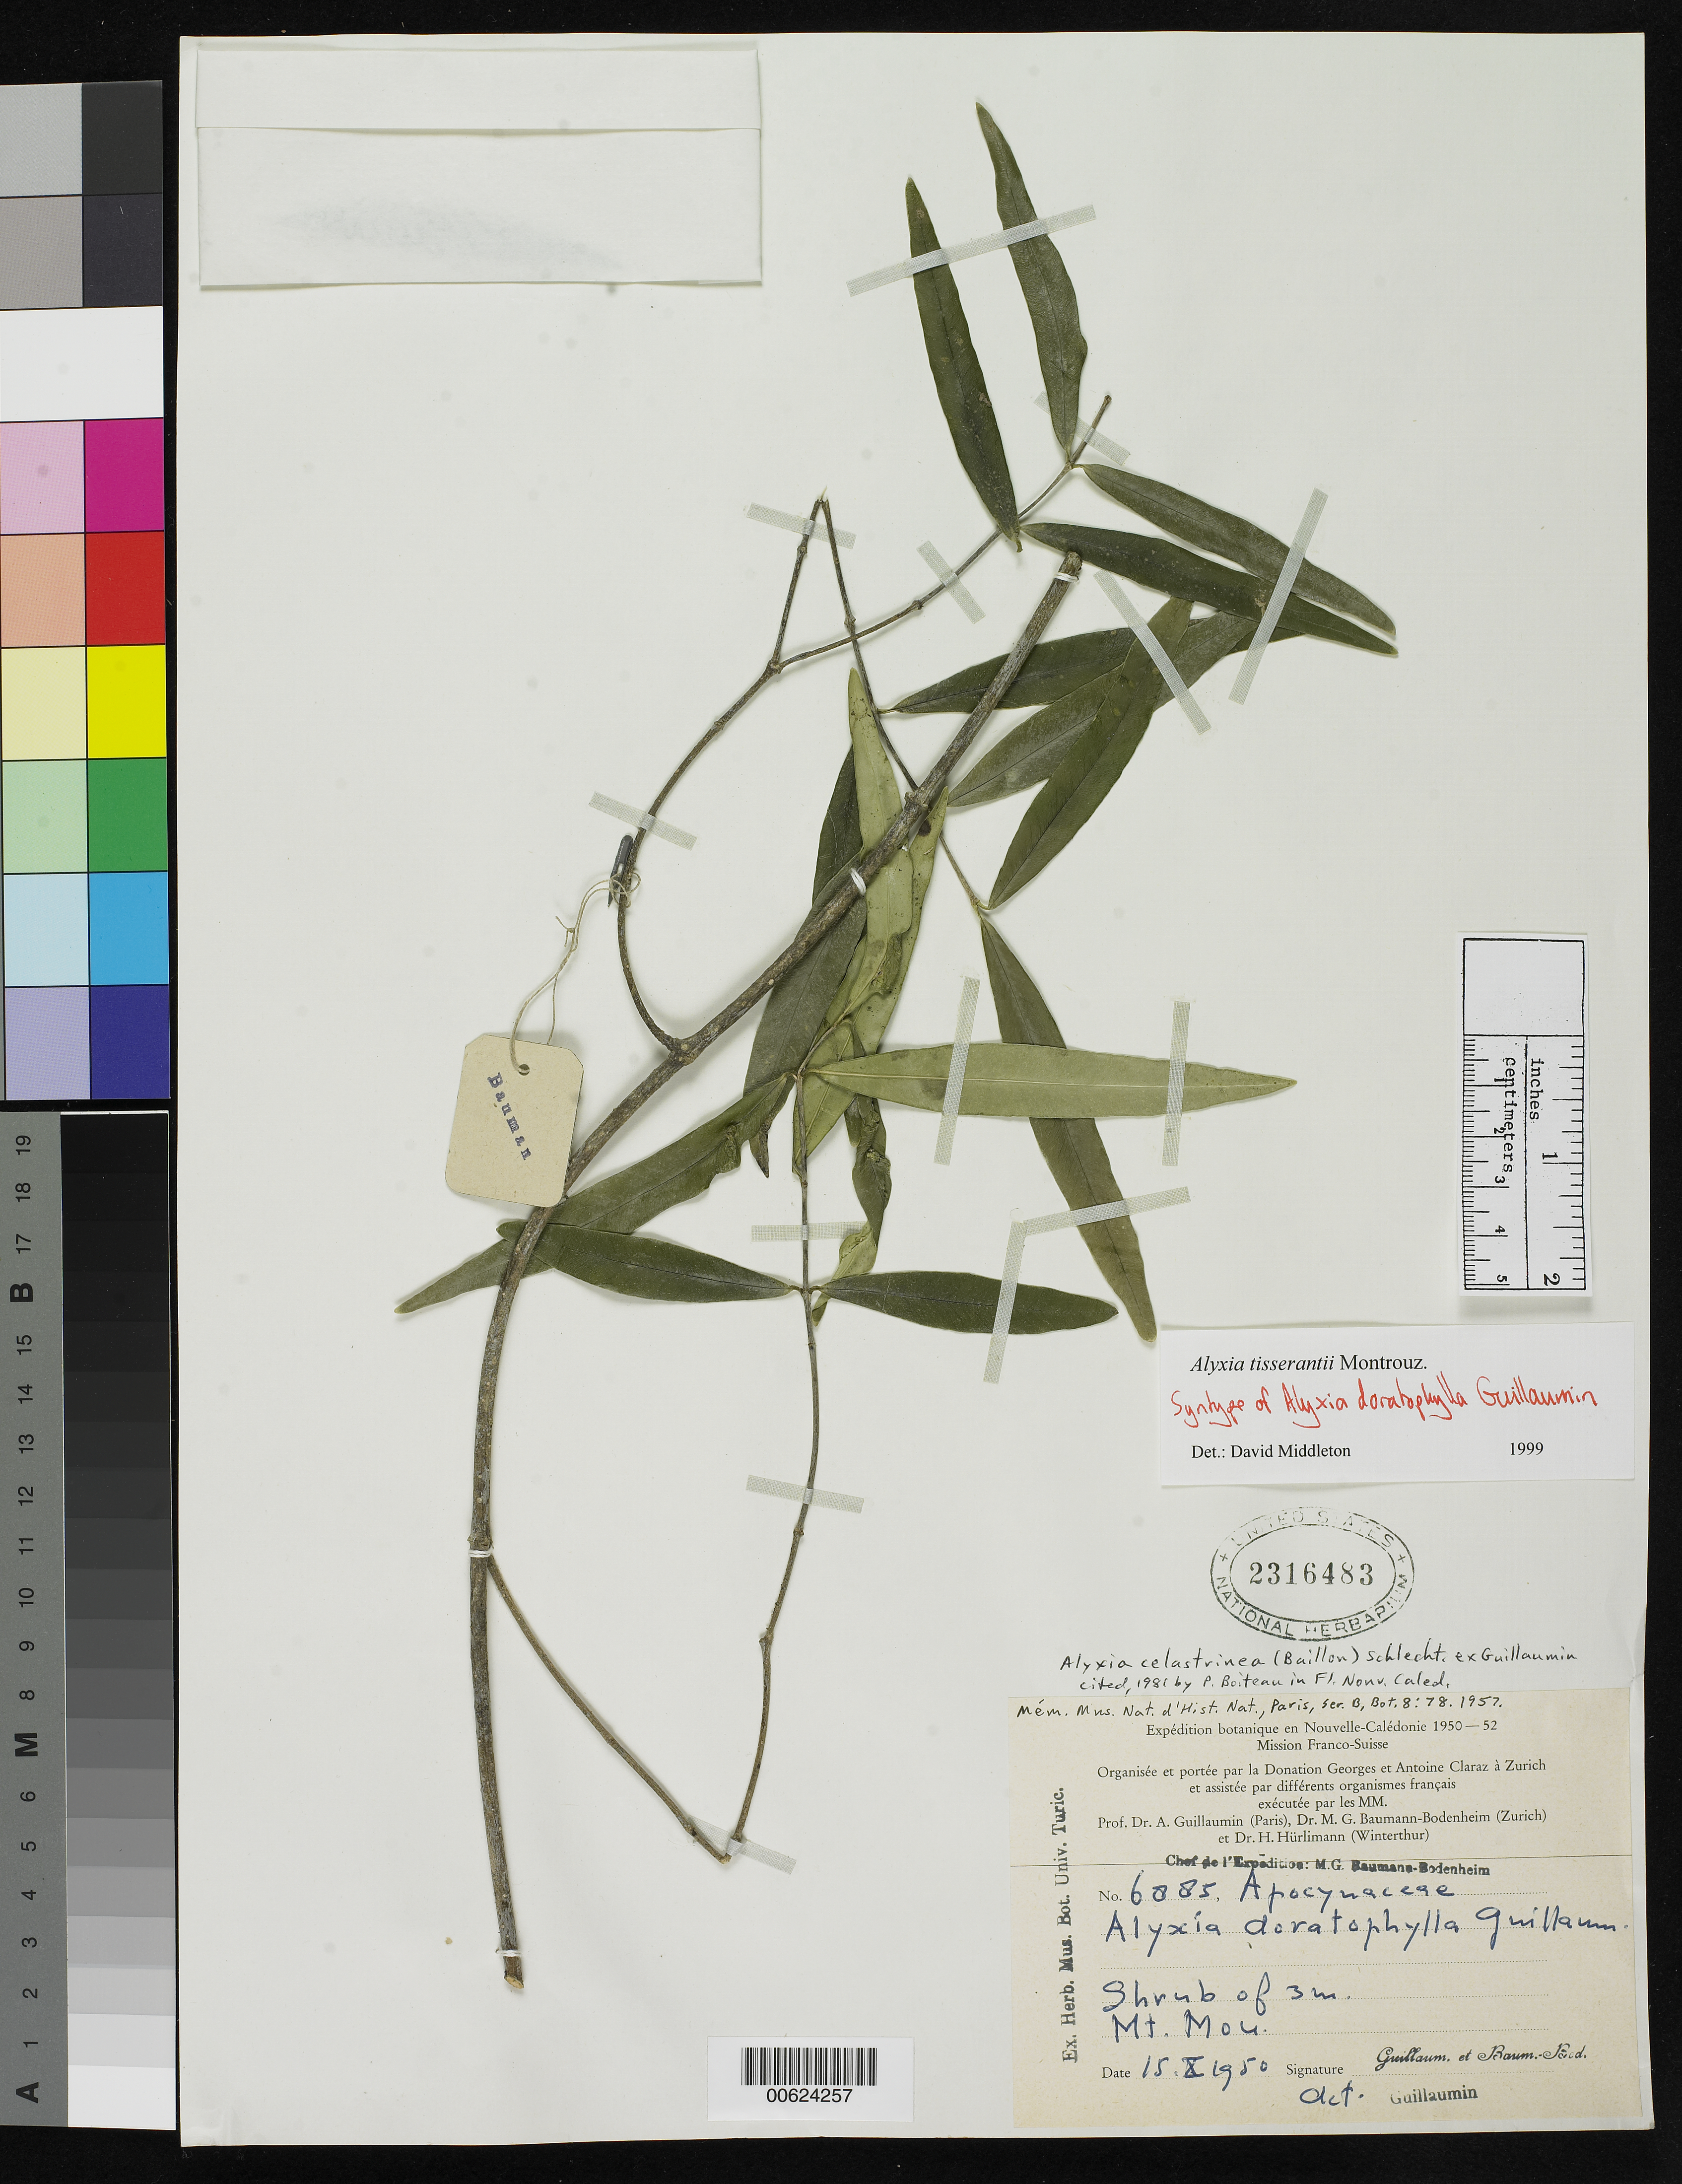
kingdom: Plantae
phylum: Tracheophyta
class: Magnoliopsida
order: Gentianales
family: Apocynaceae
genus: Alyxia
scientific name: Alyxia doratophylla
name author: Guillaumin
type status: Syntype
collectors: A. Guillaumin & M. G. Baumann-Bodenheim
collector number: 6885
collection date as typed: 15 Oct 1950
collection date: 1950-10-15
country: New Caledonia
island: New Caledonia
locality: Mt. Mou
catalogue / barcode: US 2316483